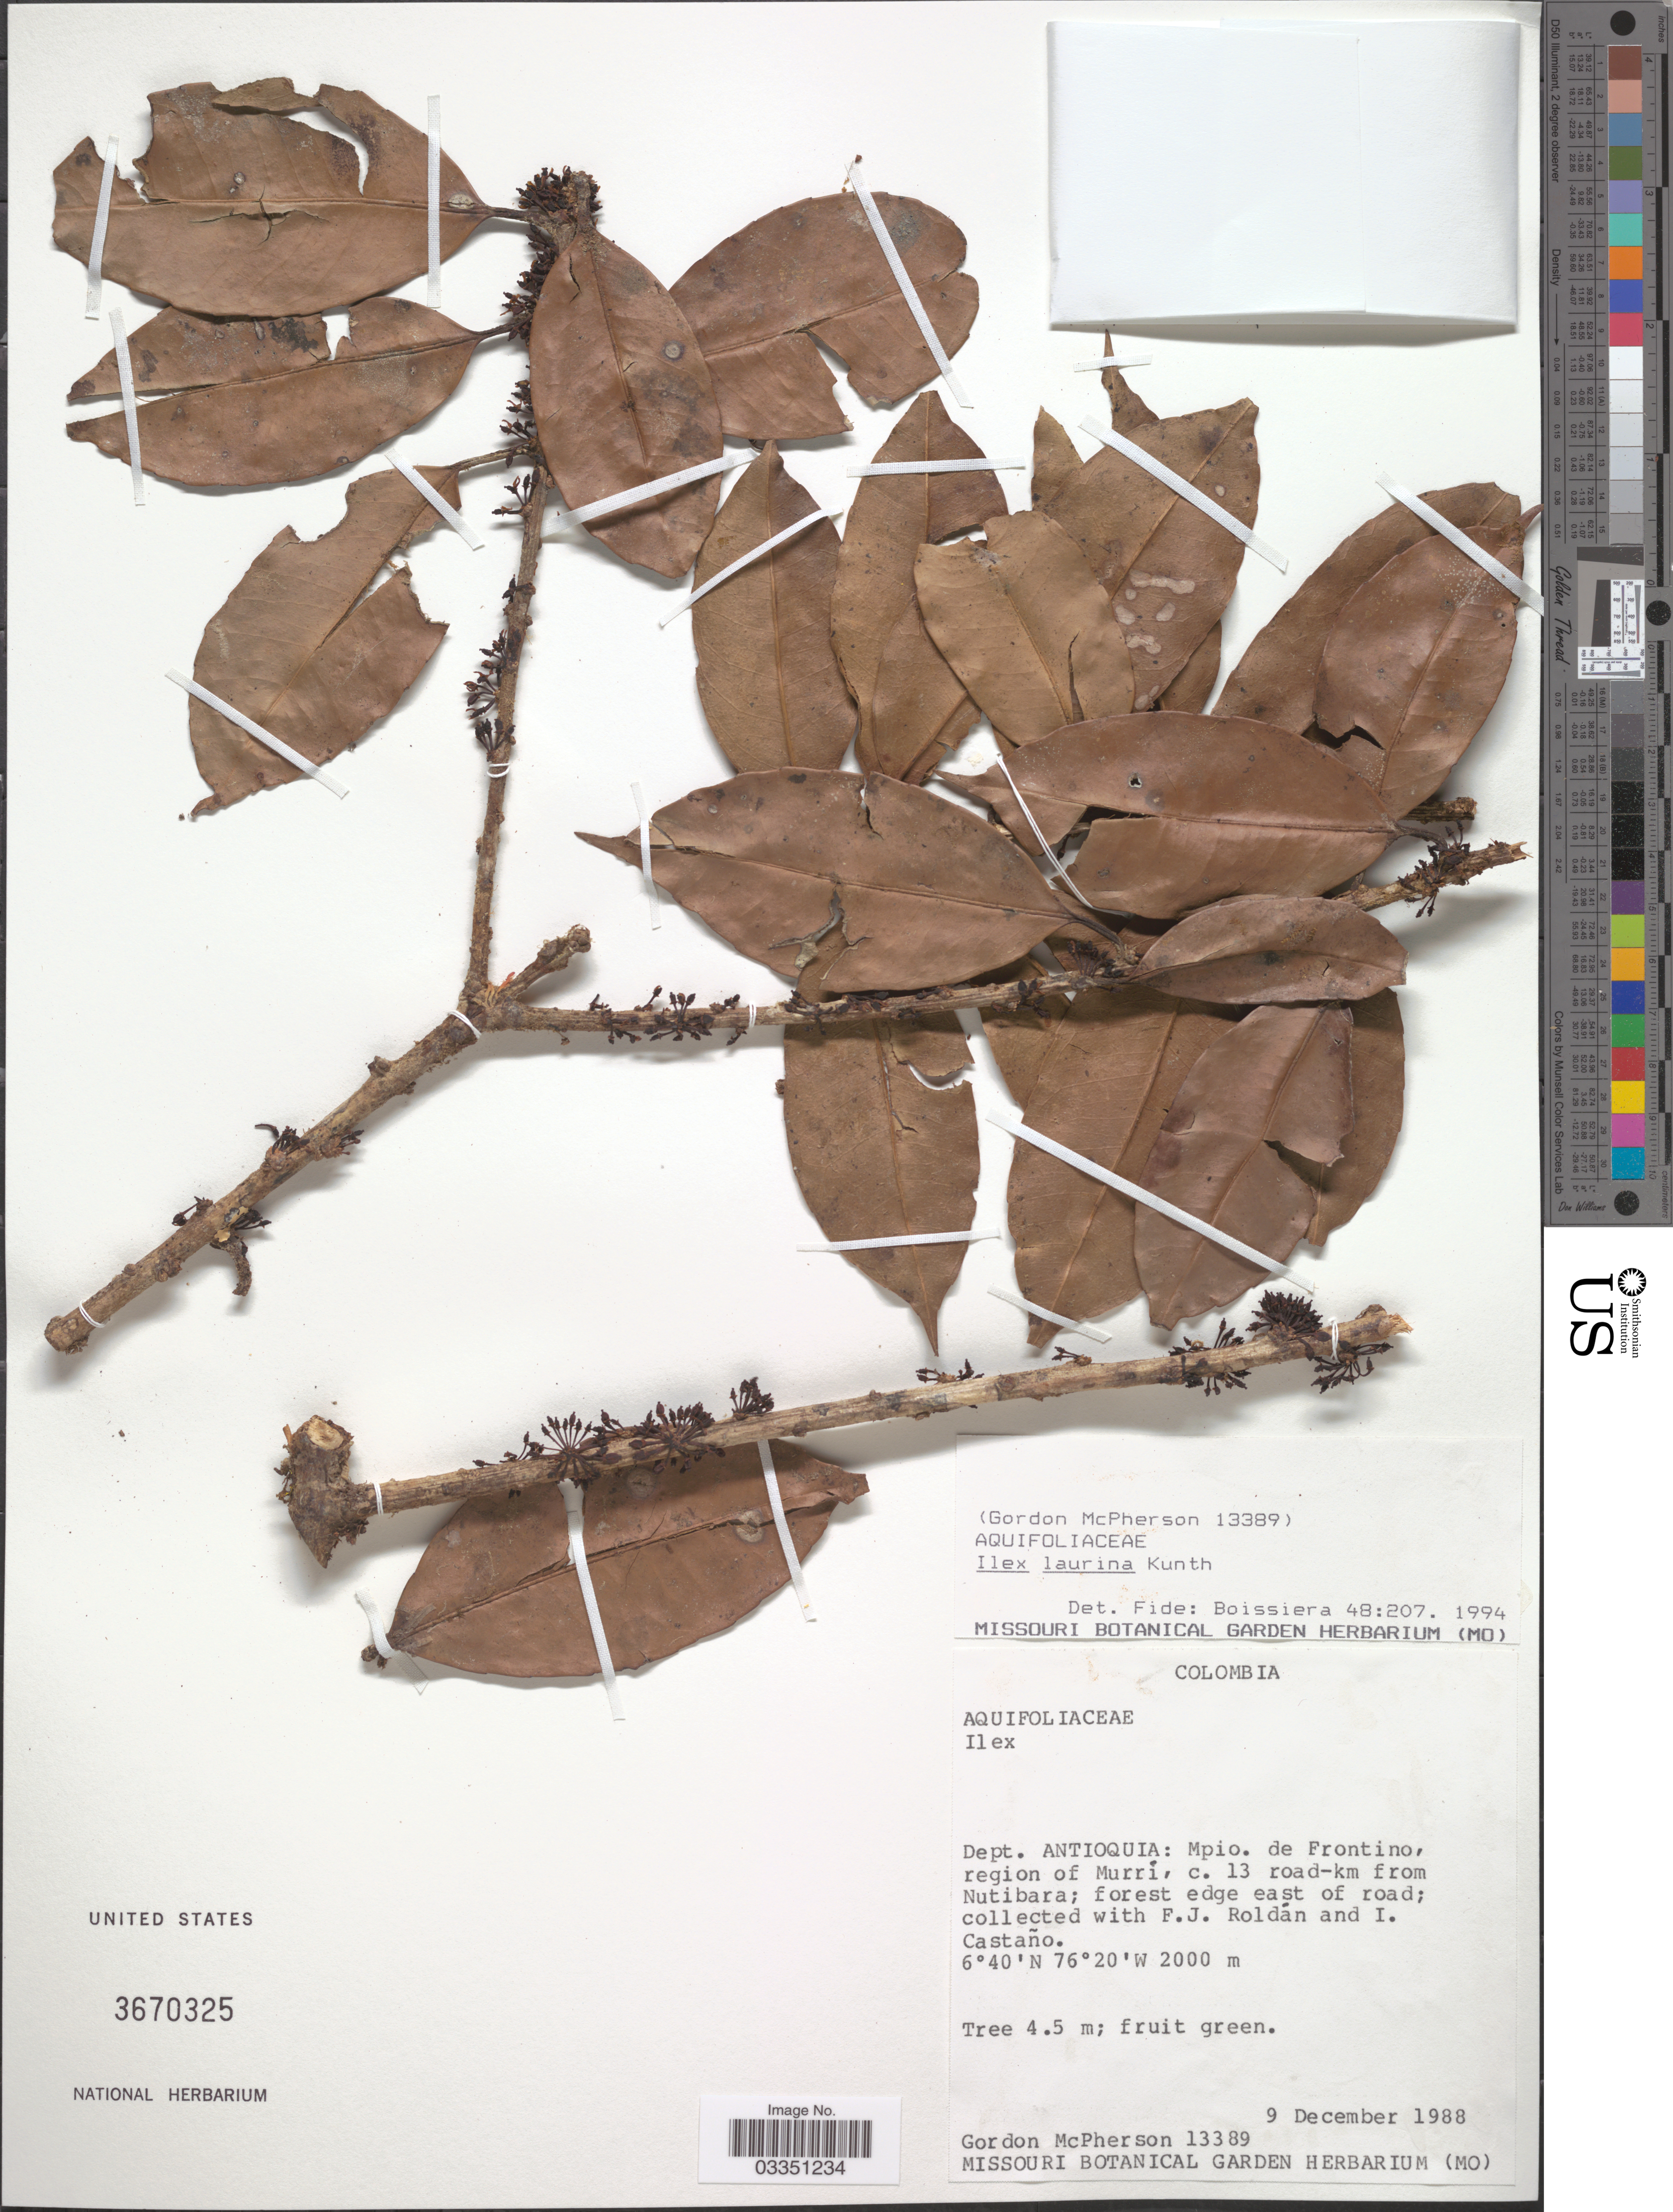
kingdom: Plantae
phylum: Tracheophyta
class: Magnoliopsida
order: Aquifoliales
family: Aquifoliaceae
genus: Ilex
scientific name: Ilex laurina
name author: Kunth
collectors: G. D. McPherson, F. J. Roldán & I. Castaño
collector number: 13389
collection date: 1988-12-09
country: Colombia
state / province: Antioquia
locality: Dept. Antioquia: Mpio. de Frontino, region of Murrí, c. 13 road-km from Nutibara; forest edge east of road.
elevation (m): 2000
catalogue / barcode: US 3670325